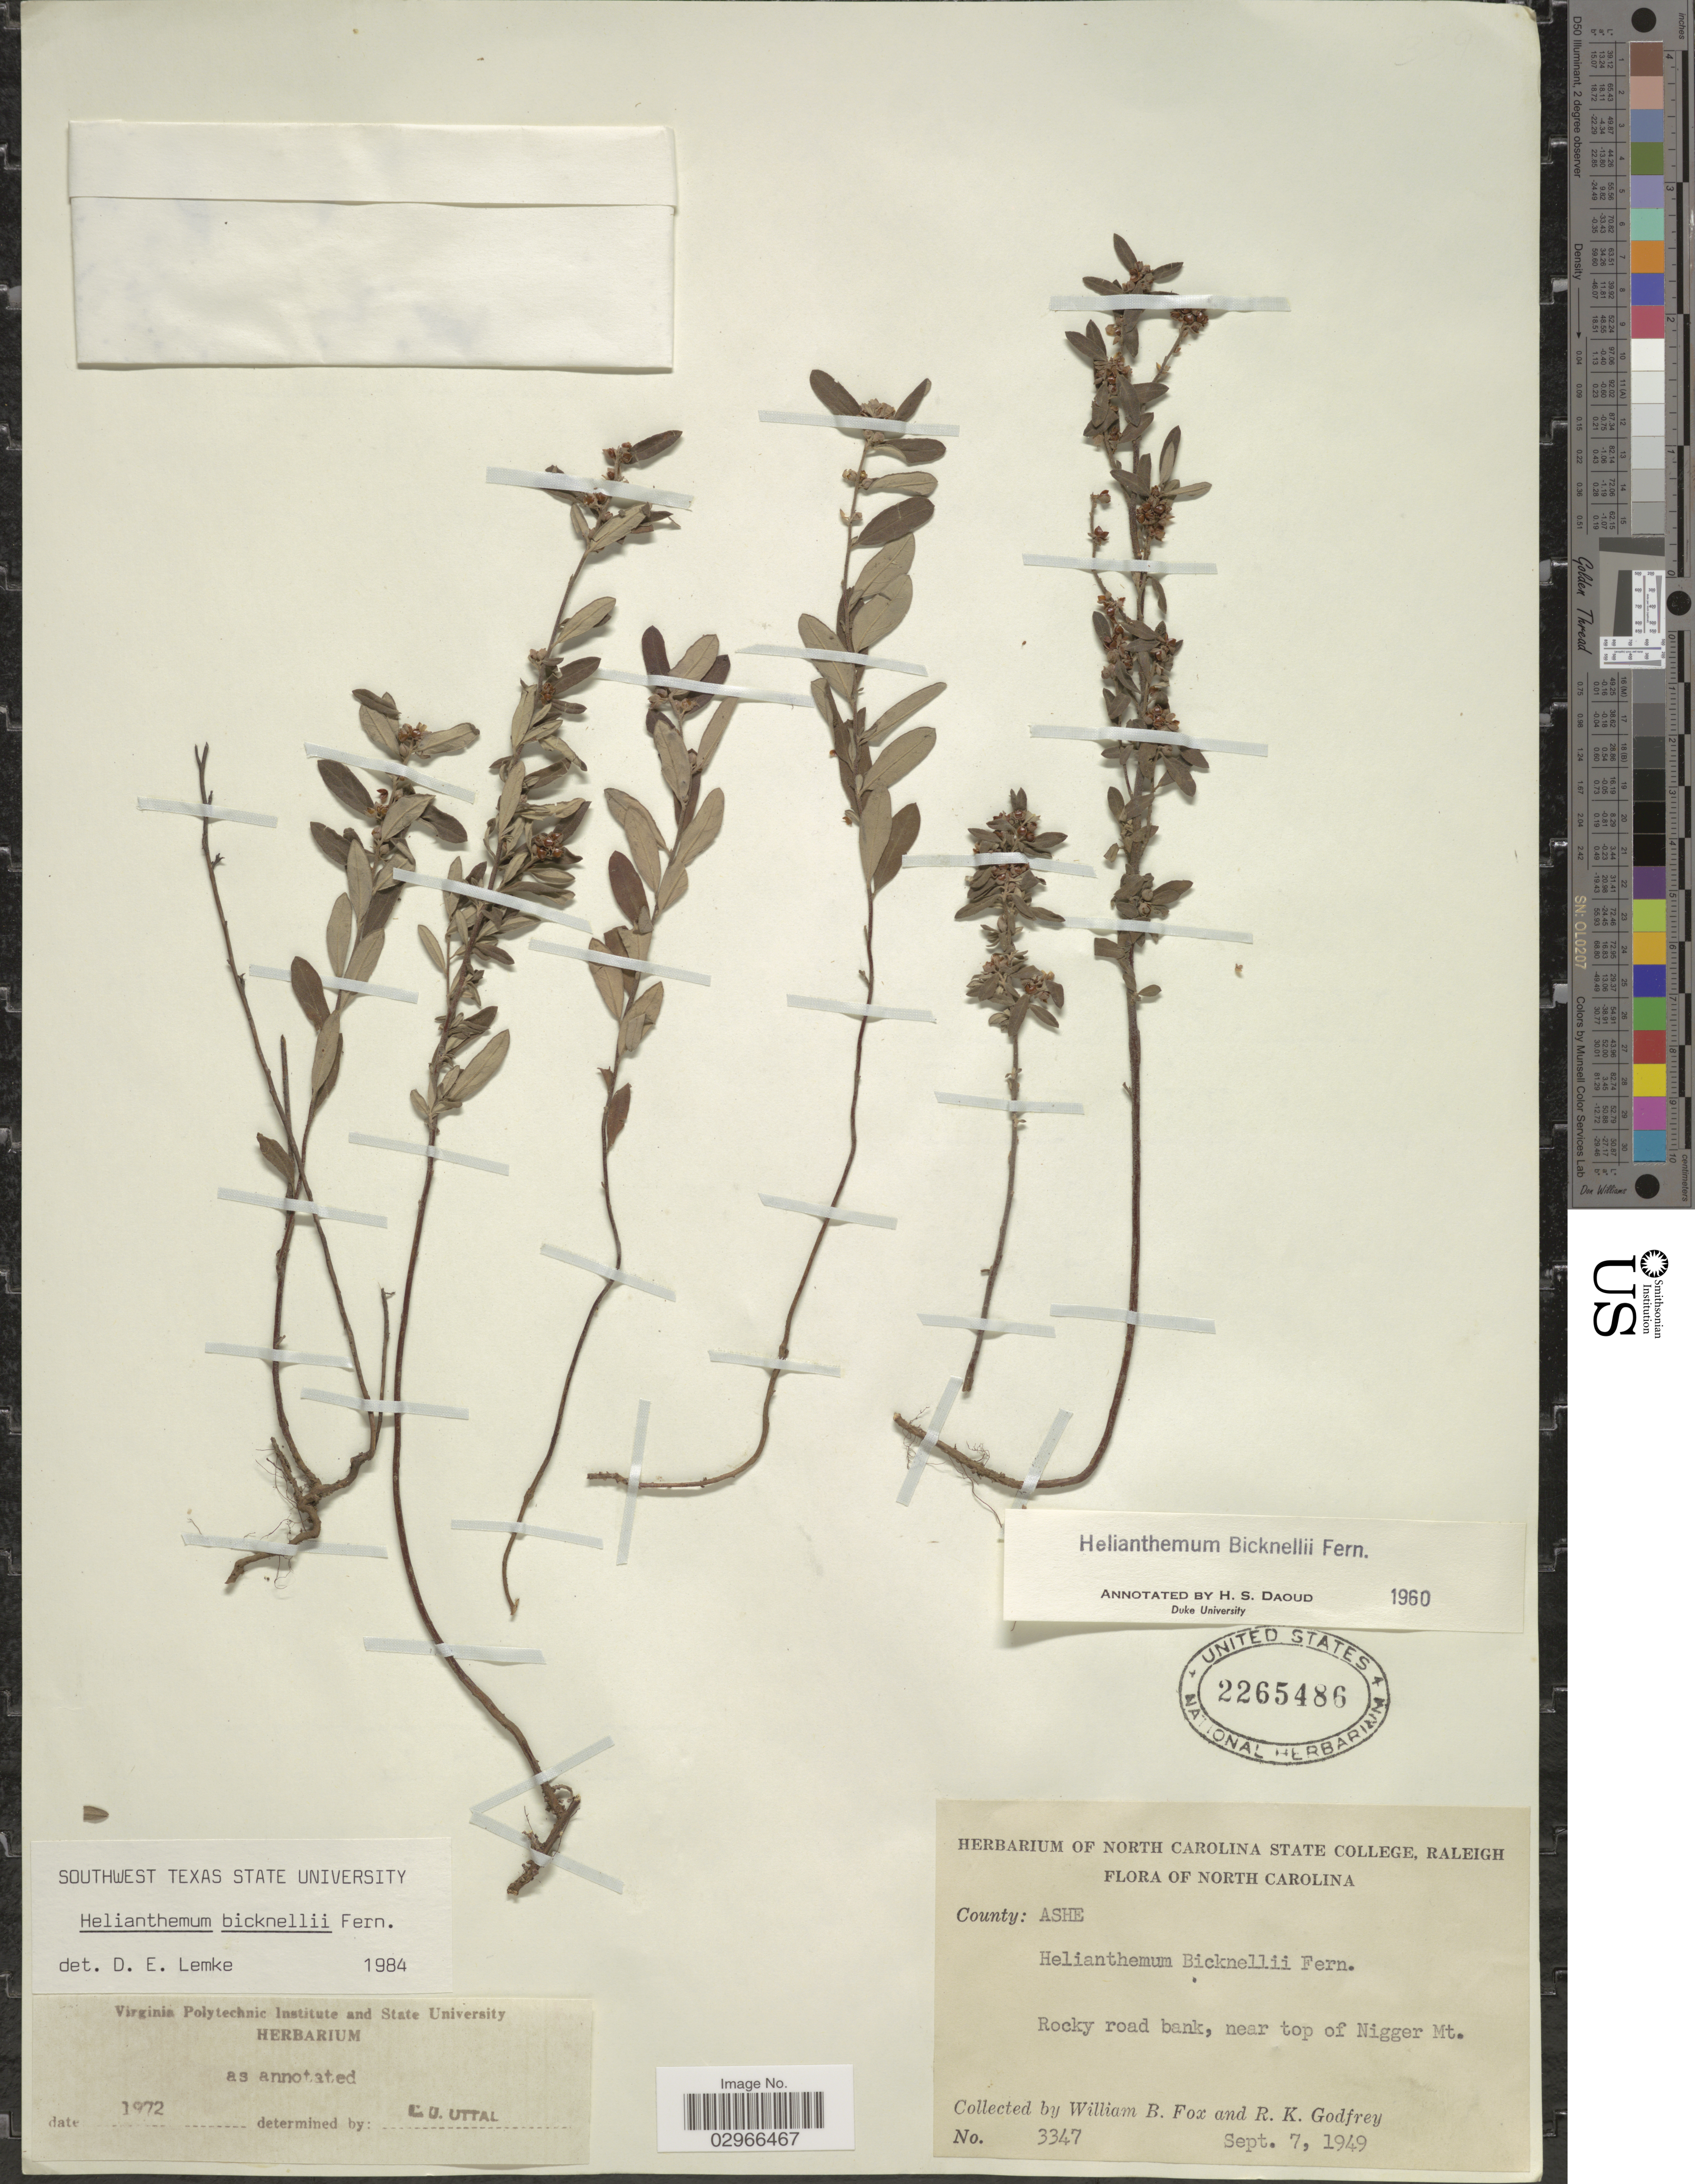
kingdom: Plantae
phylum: Tracheophyta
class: Magnoliopsida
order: Malvales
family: Cistaceae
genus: Helianthemum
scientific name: Helianthemum bicknellii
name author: Fernald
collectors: W. Fox & R. K. Godfrey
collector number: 3347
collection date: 1949-09-07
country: United States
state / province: North Carolina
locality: Rocky road bank, near top of Nigger Mt.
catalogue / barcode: US 2265486